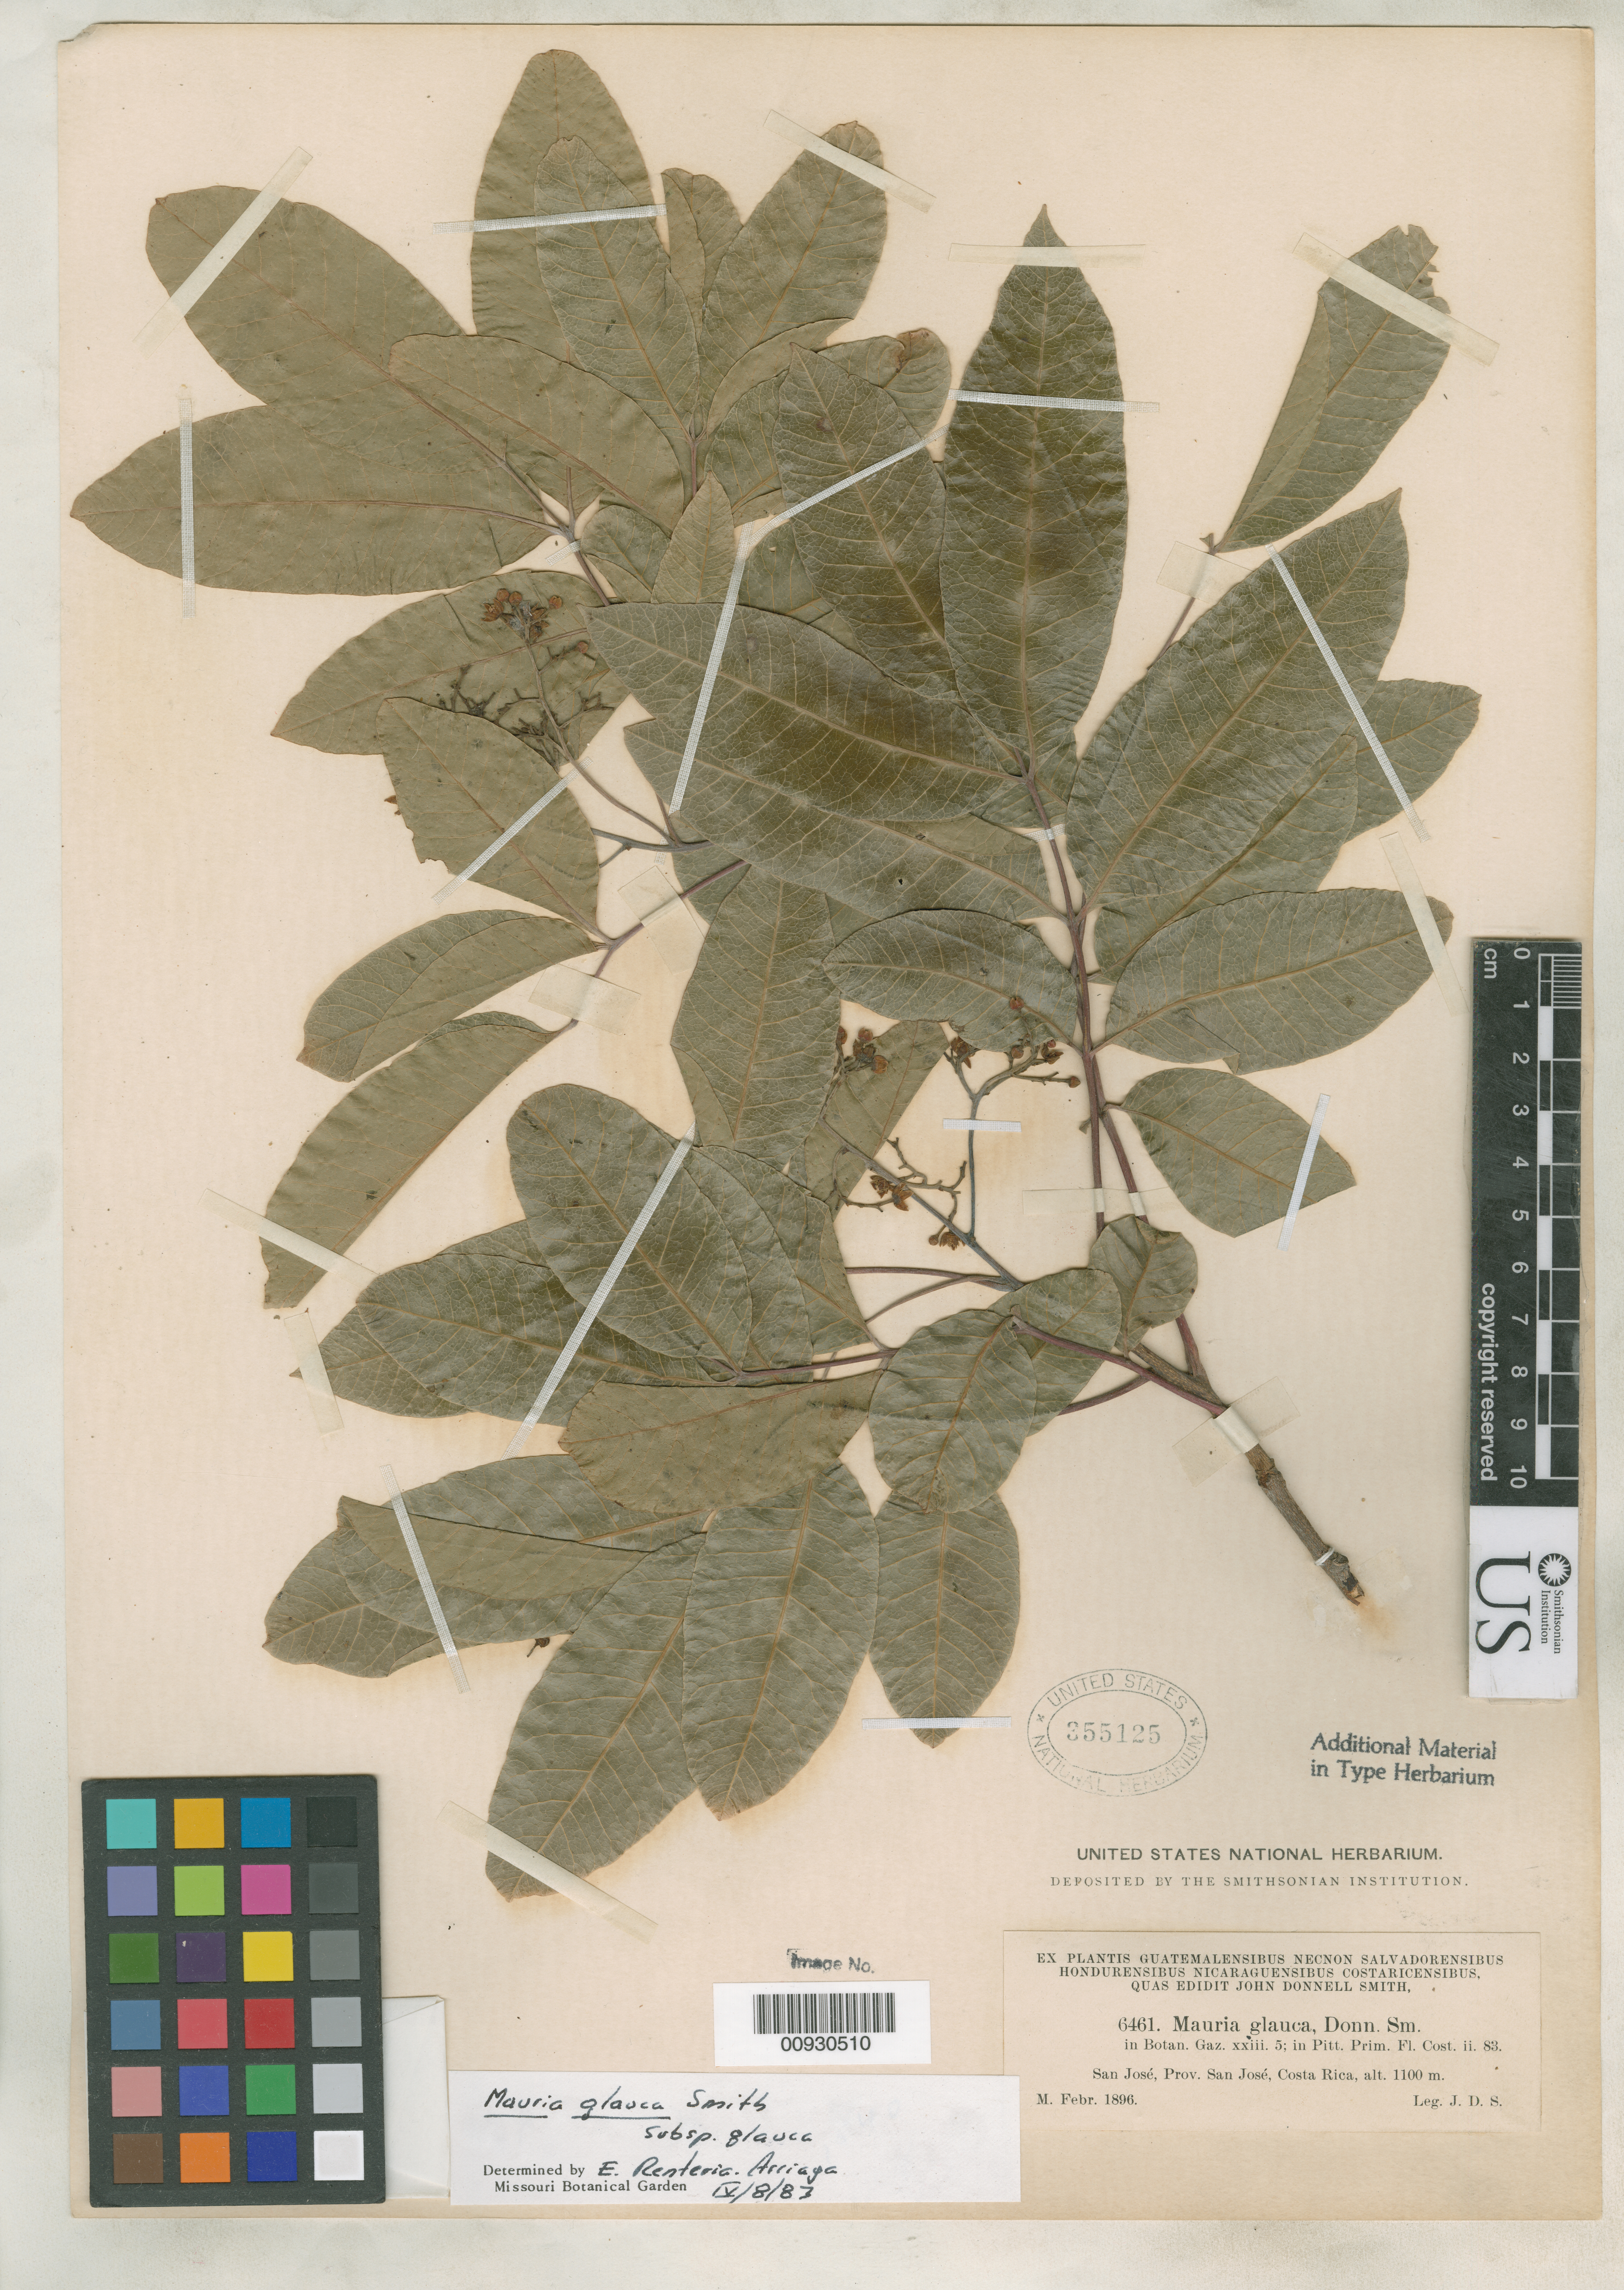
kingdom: Plantae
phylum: Tracheophyta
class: Magnoliopsida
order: Sapindales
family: Anacardiaceae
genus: Mauria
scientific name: Mauria glauca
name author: Donn. Sm.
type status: Syntype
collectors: J. Donnell Smith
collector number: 6461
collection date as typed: Feb 1896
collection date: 1896-02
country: Costa Rica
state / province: San José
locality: San José.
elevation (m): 1100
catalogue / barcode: US 355125